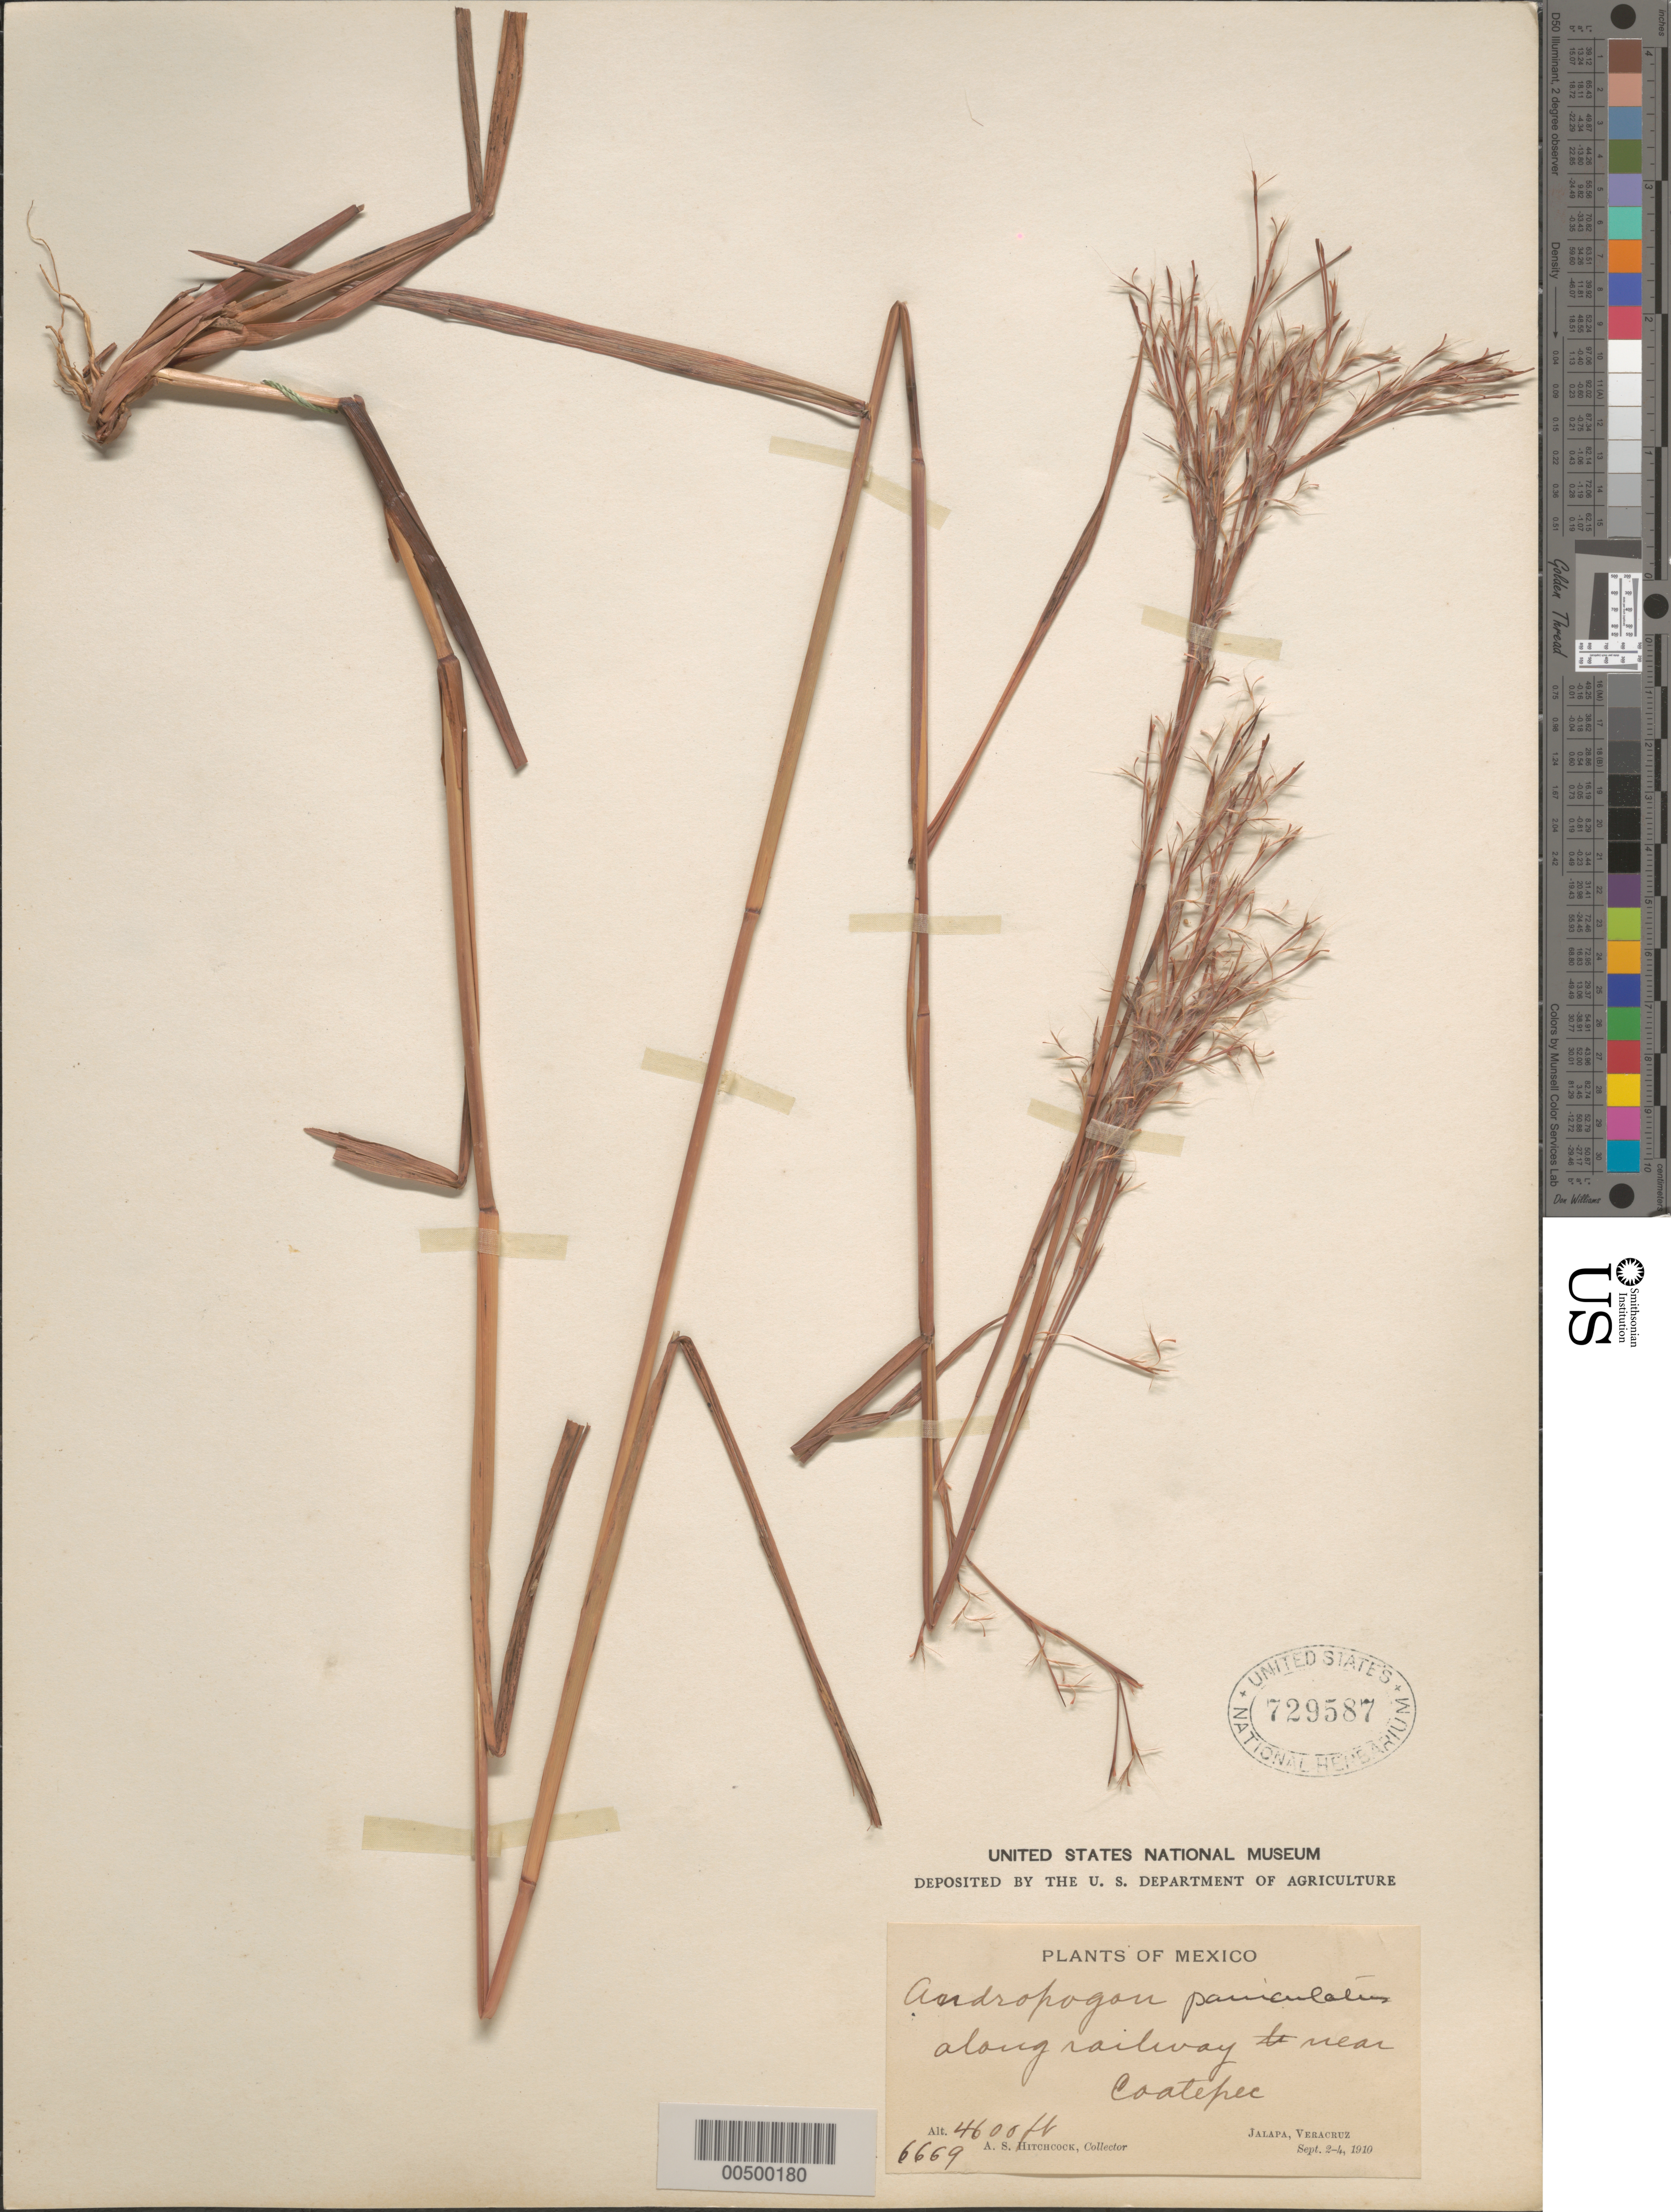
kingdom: Plantae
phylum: Tracheophyta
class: Liliopsida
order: Poales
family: Poaceae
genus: Schizachyrium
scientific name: Schizachyrium condensatum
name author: (Kunth) Nees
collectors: A. S. Hitchcock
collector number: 6669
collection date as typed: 2 Sep 1910 to 4 Sep 1910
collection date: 1910-09-02/1910-09-04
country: Mexico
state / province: Veracruz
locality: Jalapa, near Coatepec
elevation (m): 1402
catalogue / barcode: US 729587